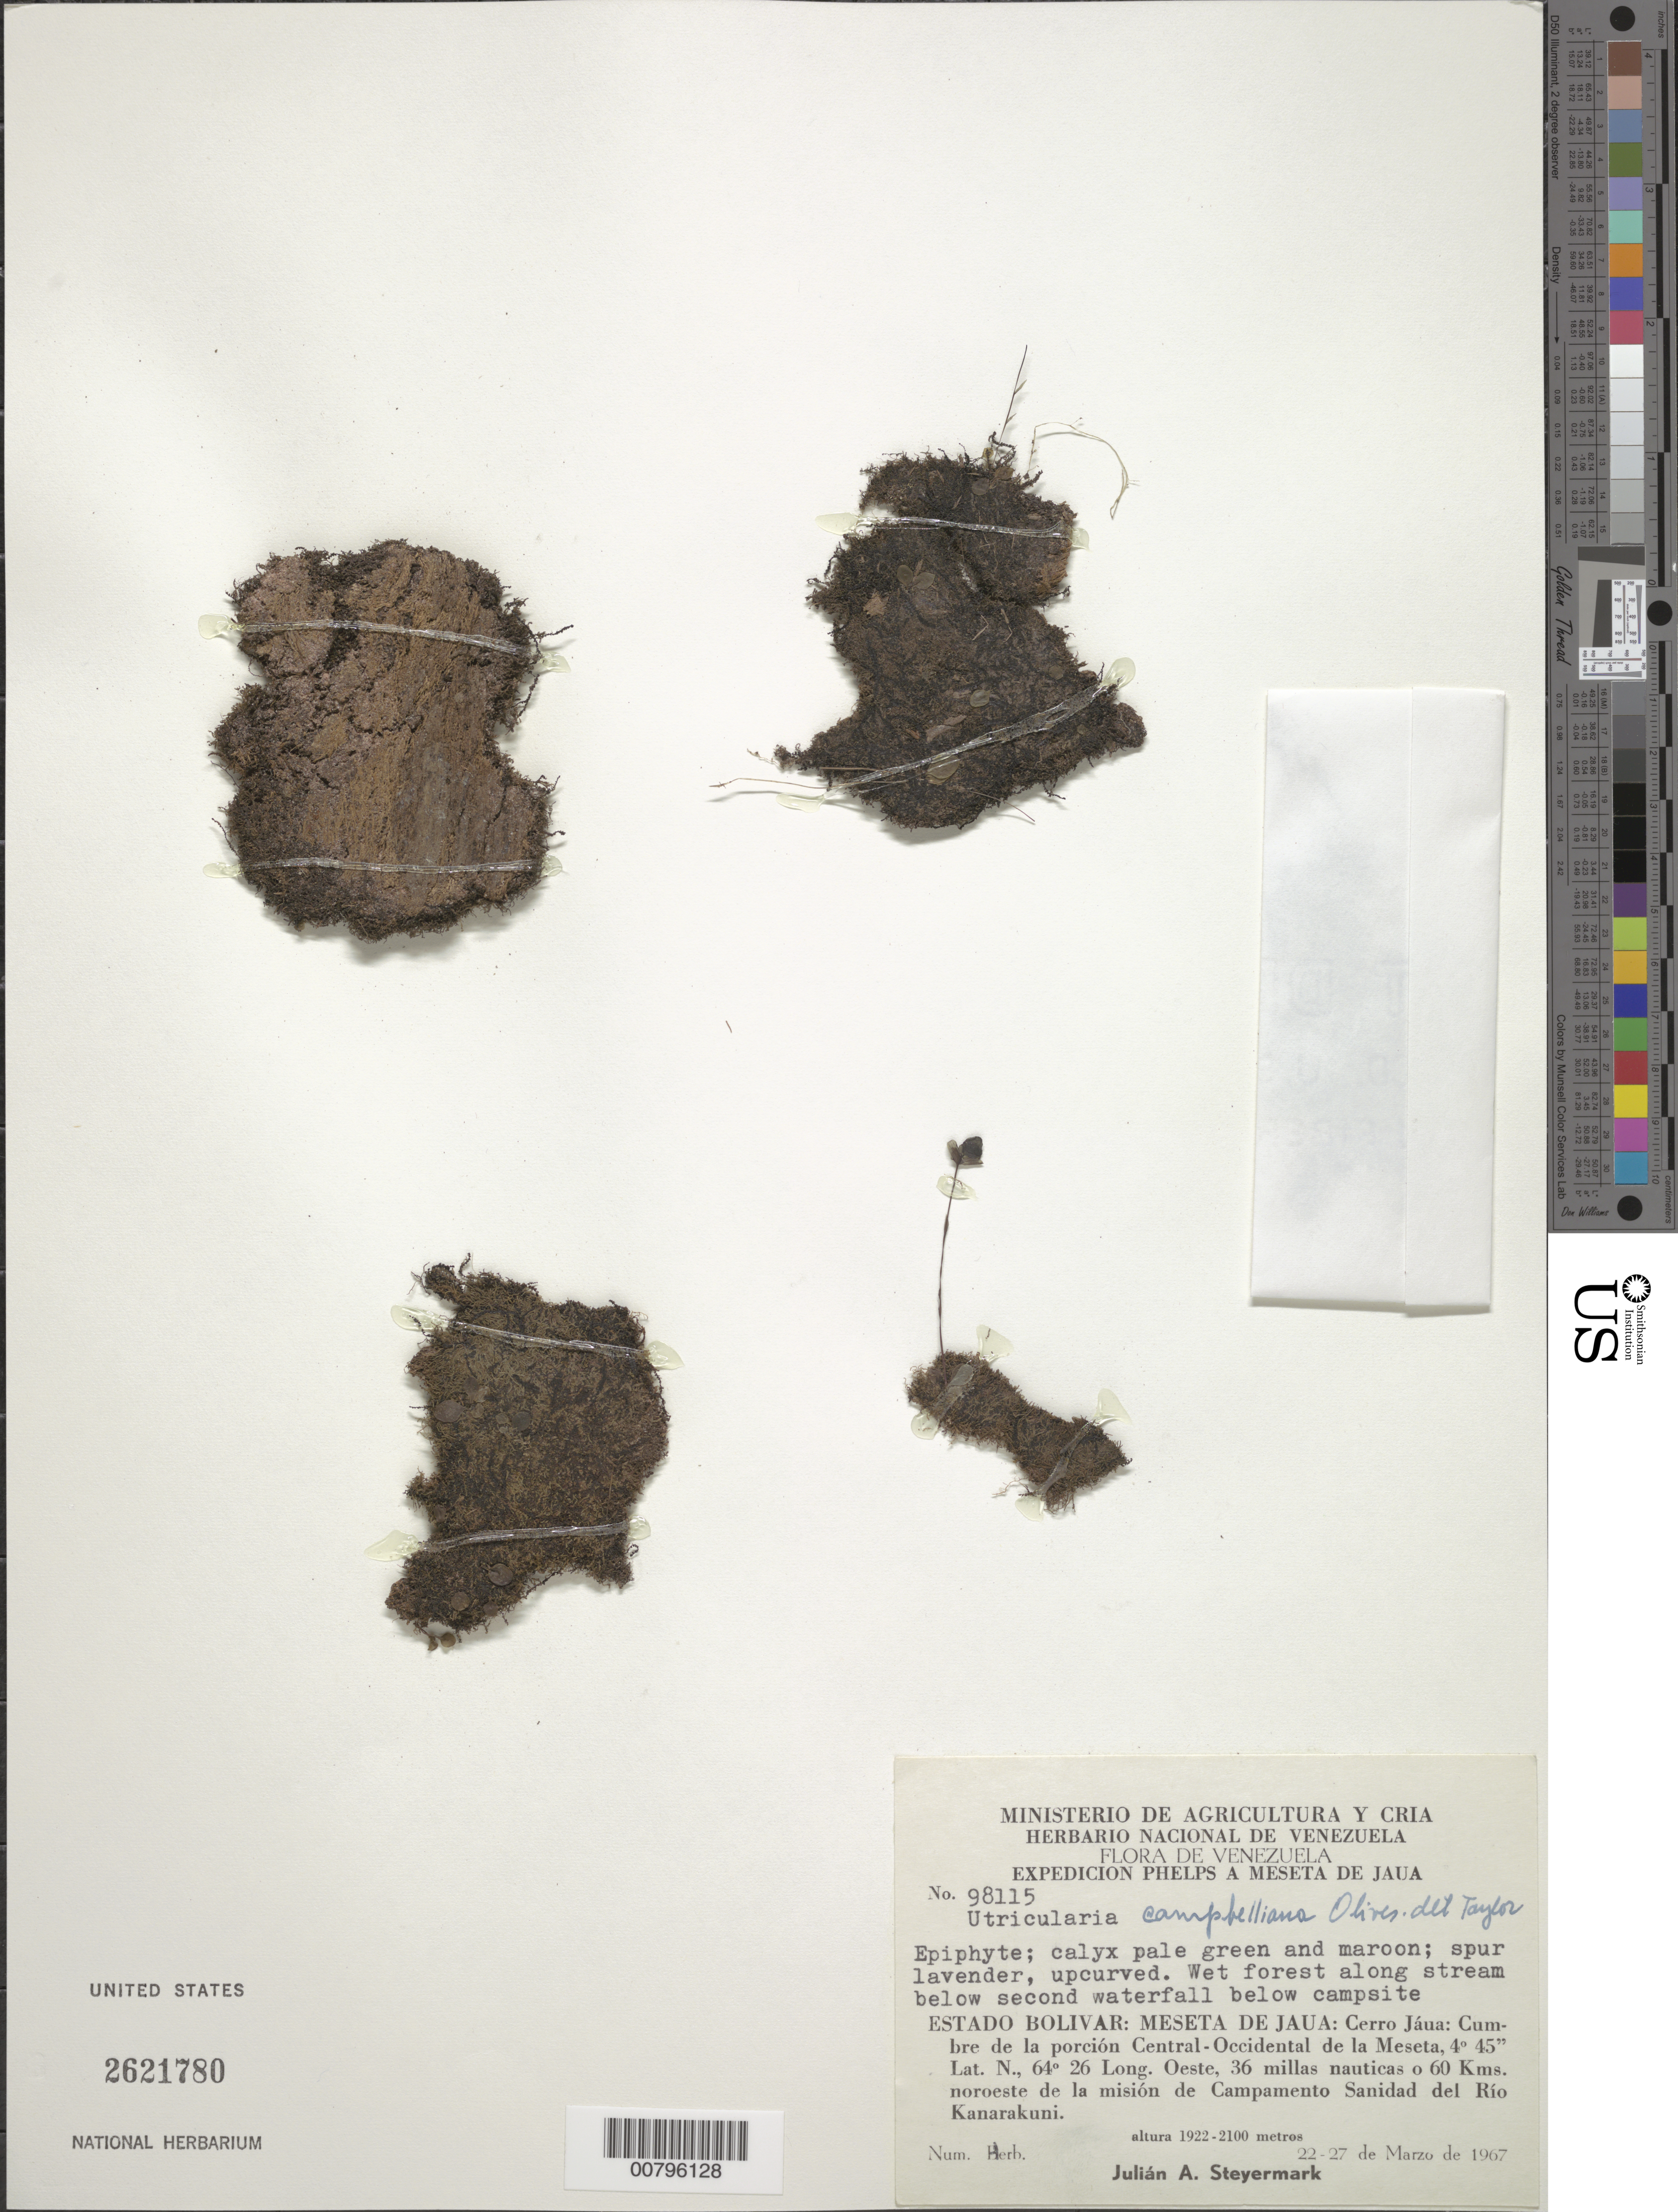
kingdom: Plantae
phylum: Tracheophyta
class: Magnoliopsida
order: Lamiales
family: Lentibulariaceae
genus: Utricularia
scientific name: Utricularia campbelliana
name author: Oliv.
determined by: Taylor, P.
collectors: J. Steyermark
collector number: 98115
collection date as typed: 22-Mar-67 to 27-Mar-67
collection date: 1967-03-22/1967-03-27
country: Venezuela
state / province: Bolívar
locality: Meseta del Jaua: Cerro Jáua, cumbre de la porcion Central-Occidental de la Meseta, 36 millas nauticas o 60 km NO de la mision de Campamento Sanidad del Río Kanarakuni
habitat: Wet forest at base of second waterfall below campsite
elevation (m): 1922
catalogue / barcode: US 2621780